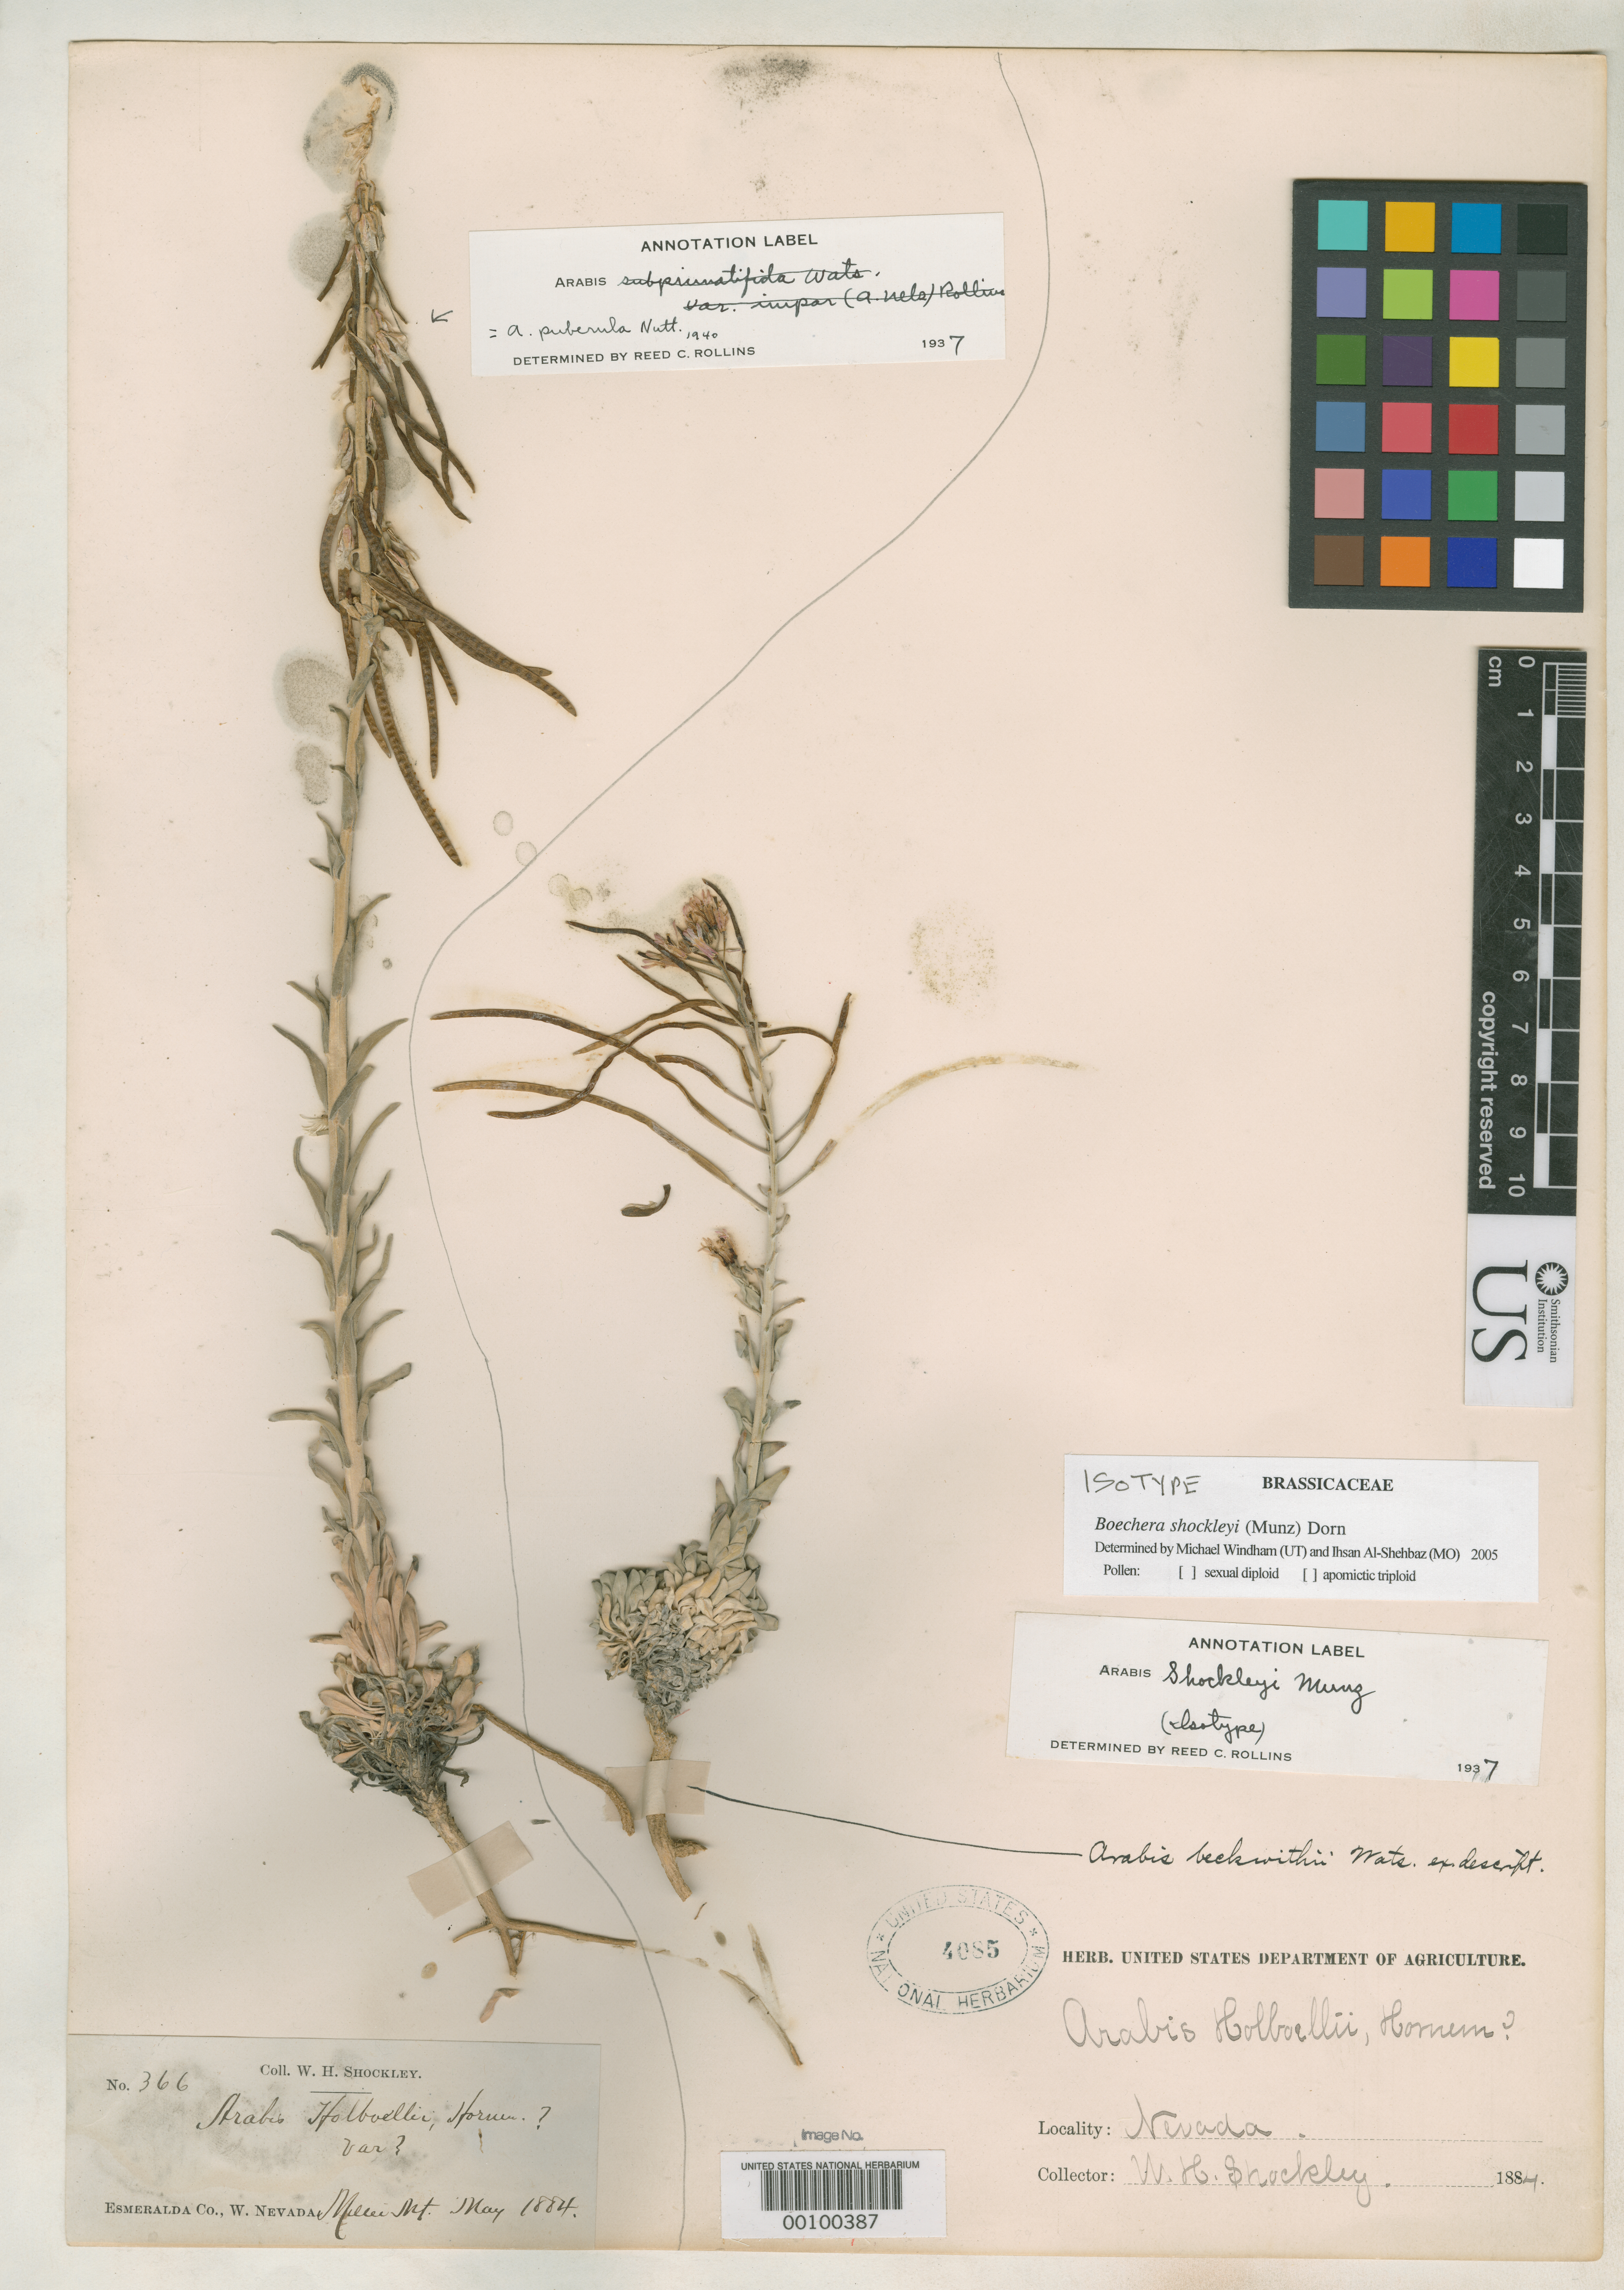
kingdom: Plantae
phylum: Tracheophyta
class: Magnoliopsida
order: Brassicales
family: Brassicaceae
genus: Arabis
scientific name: Arabis shockleyi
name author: Munz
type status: Isotype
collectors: W. Shockley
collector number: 366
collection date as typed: May 1884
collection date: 1884-05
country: United States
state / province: Nevada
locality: Mellin Mountain.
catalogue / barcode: US 4085